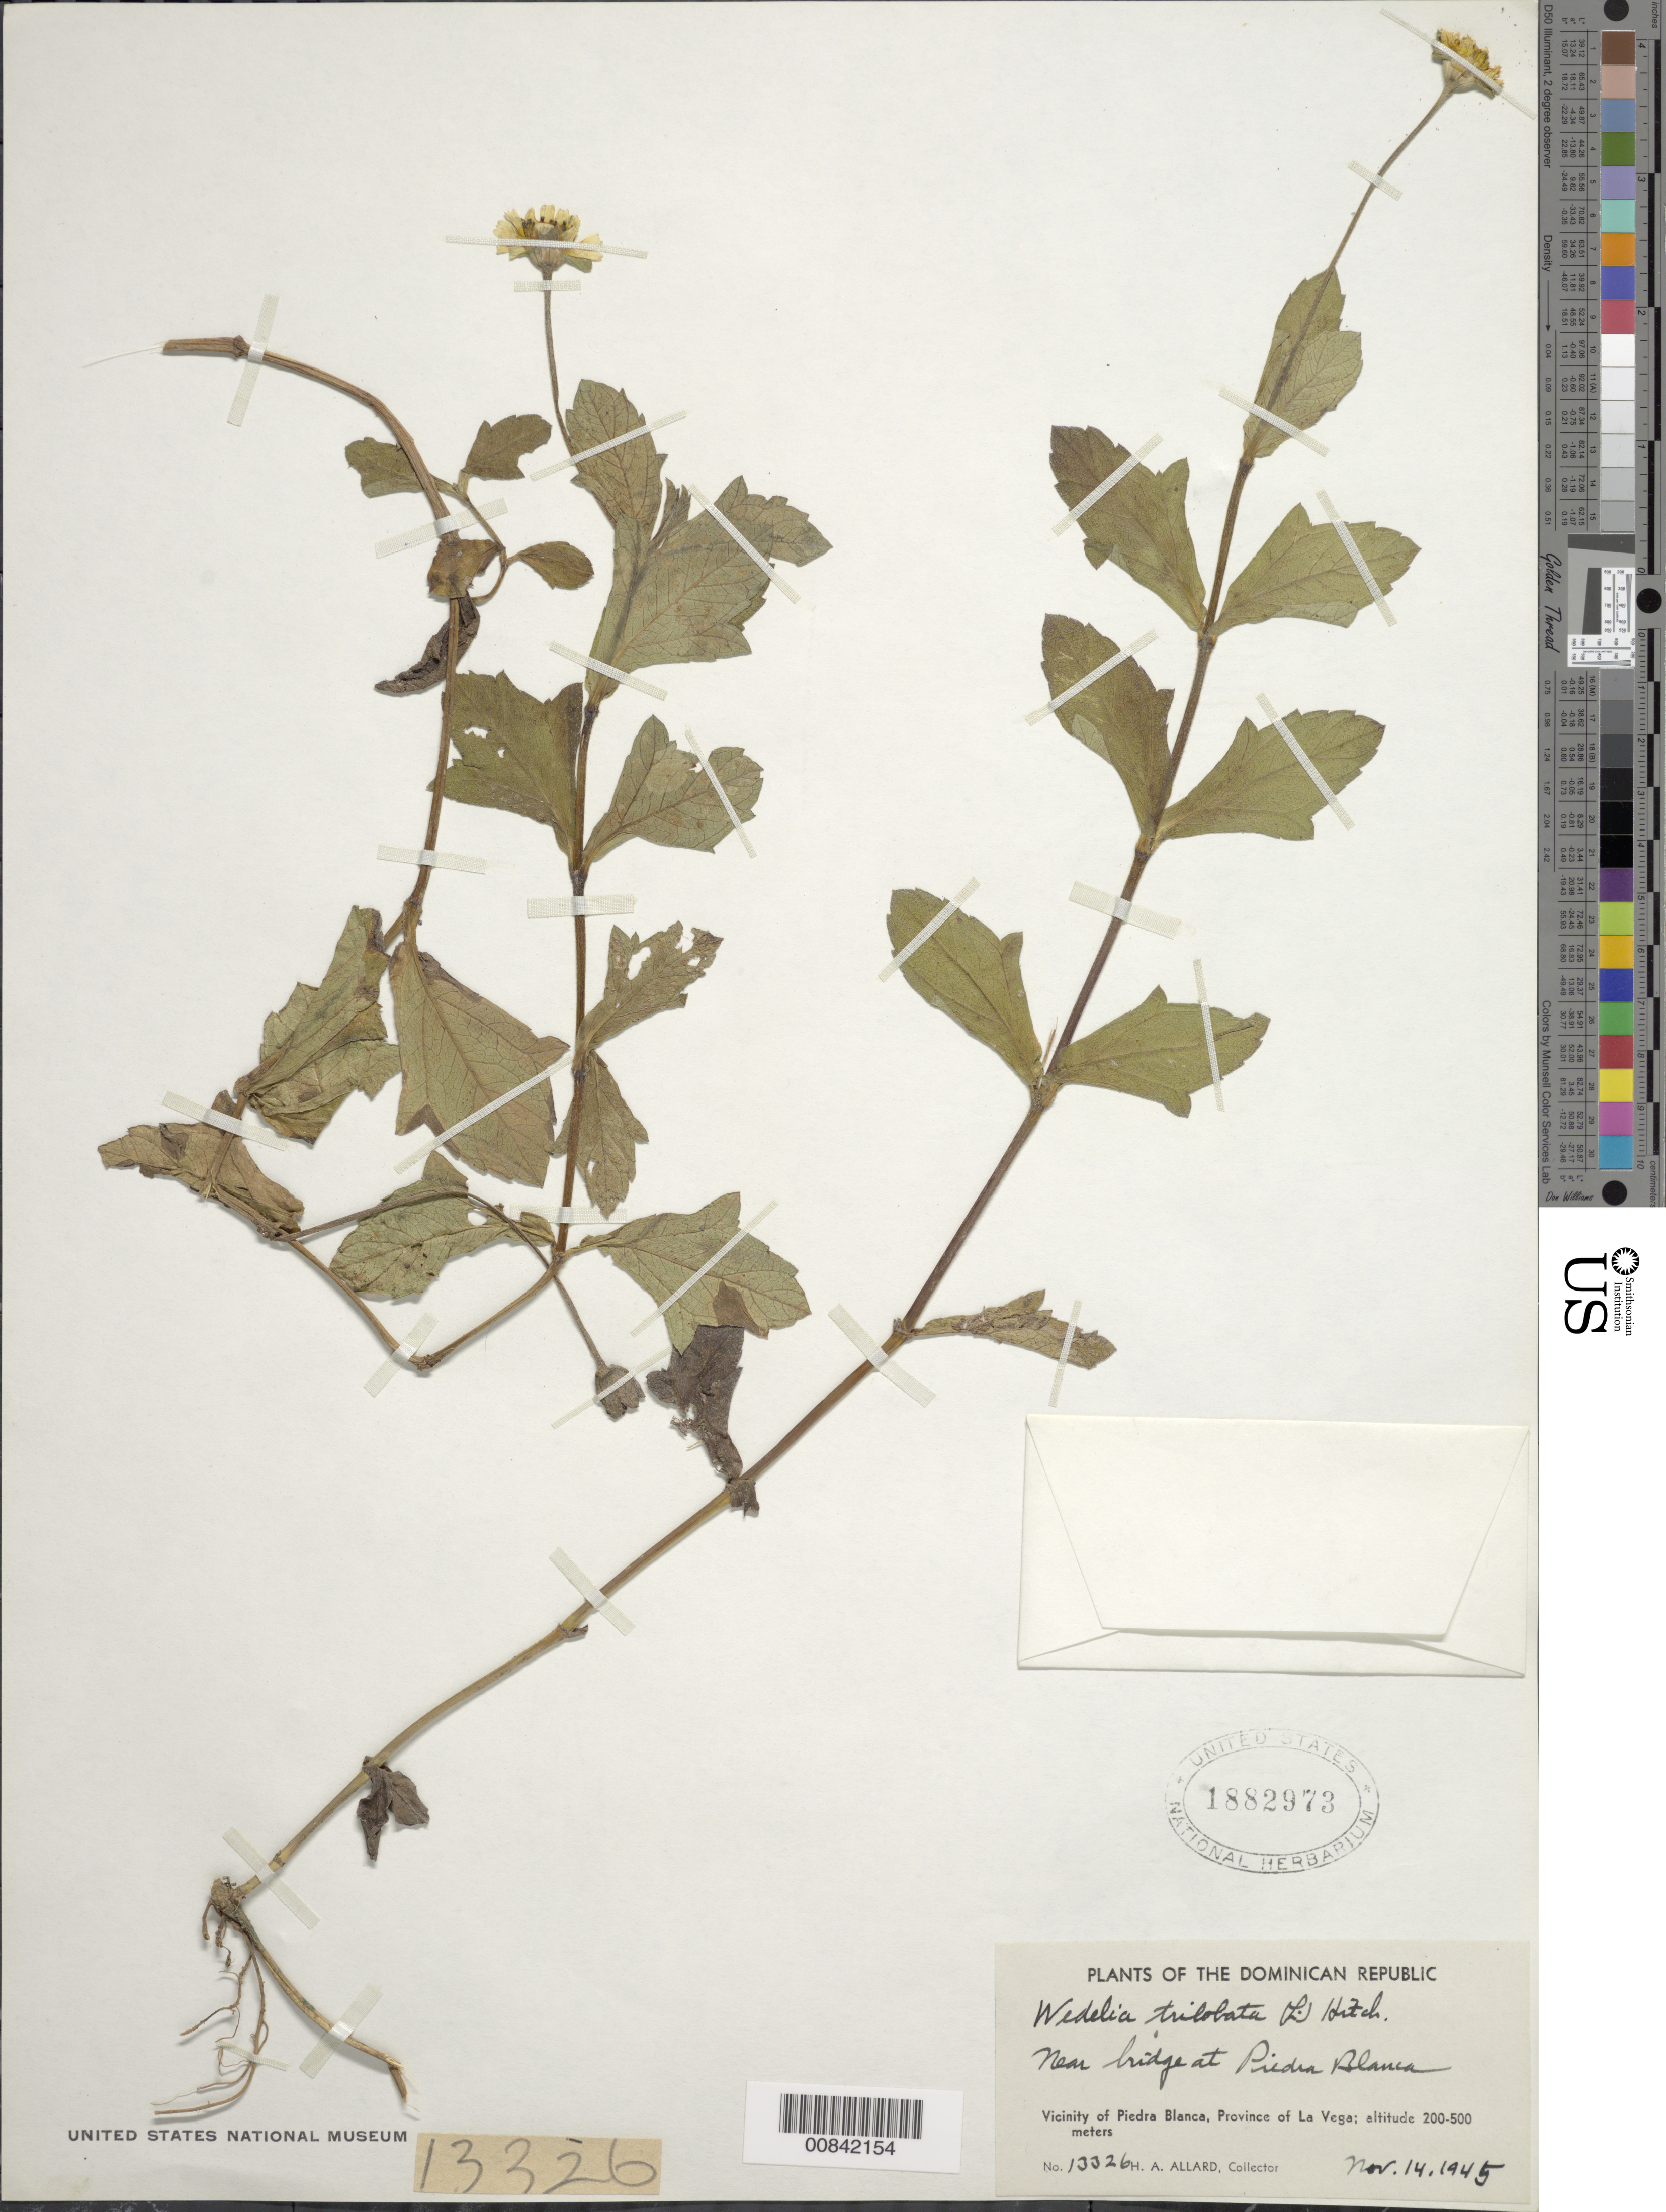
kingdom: Plantae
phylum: Tracheophyta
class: Magnoliopsida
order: Asterales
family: Asteraceae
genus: Sphagneticola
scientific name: Sphagneticola trilobata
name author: (L.) Pruski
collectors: H. A. Allard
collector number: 13326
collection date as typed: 14 Nov 1945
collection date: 1945-11-14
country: Dominican Republic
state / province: La Vega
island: Hispaniola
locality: Vicinity of Piedra Blanca, near bridge at Piedra Blanca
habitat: near bridge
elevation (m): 200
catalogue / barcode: US 1882973